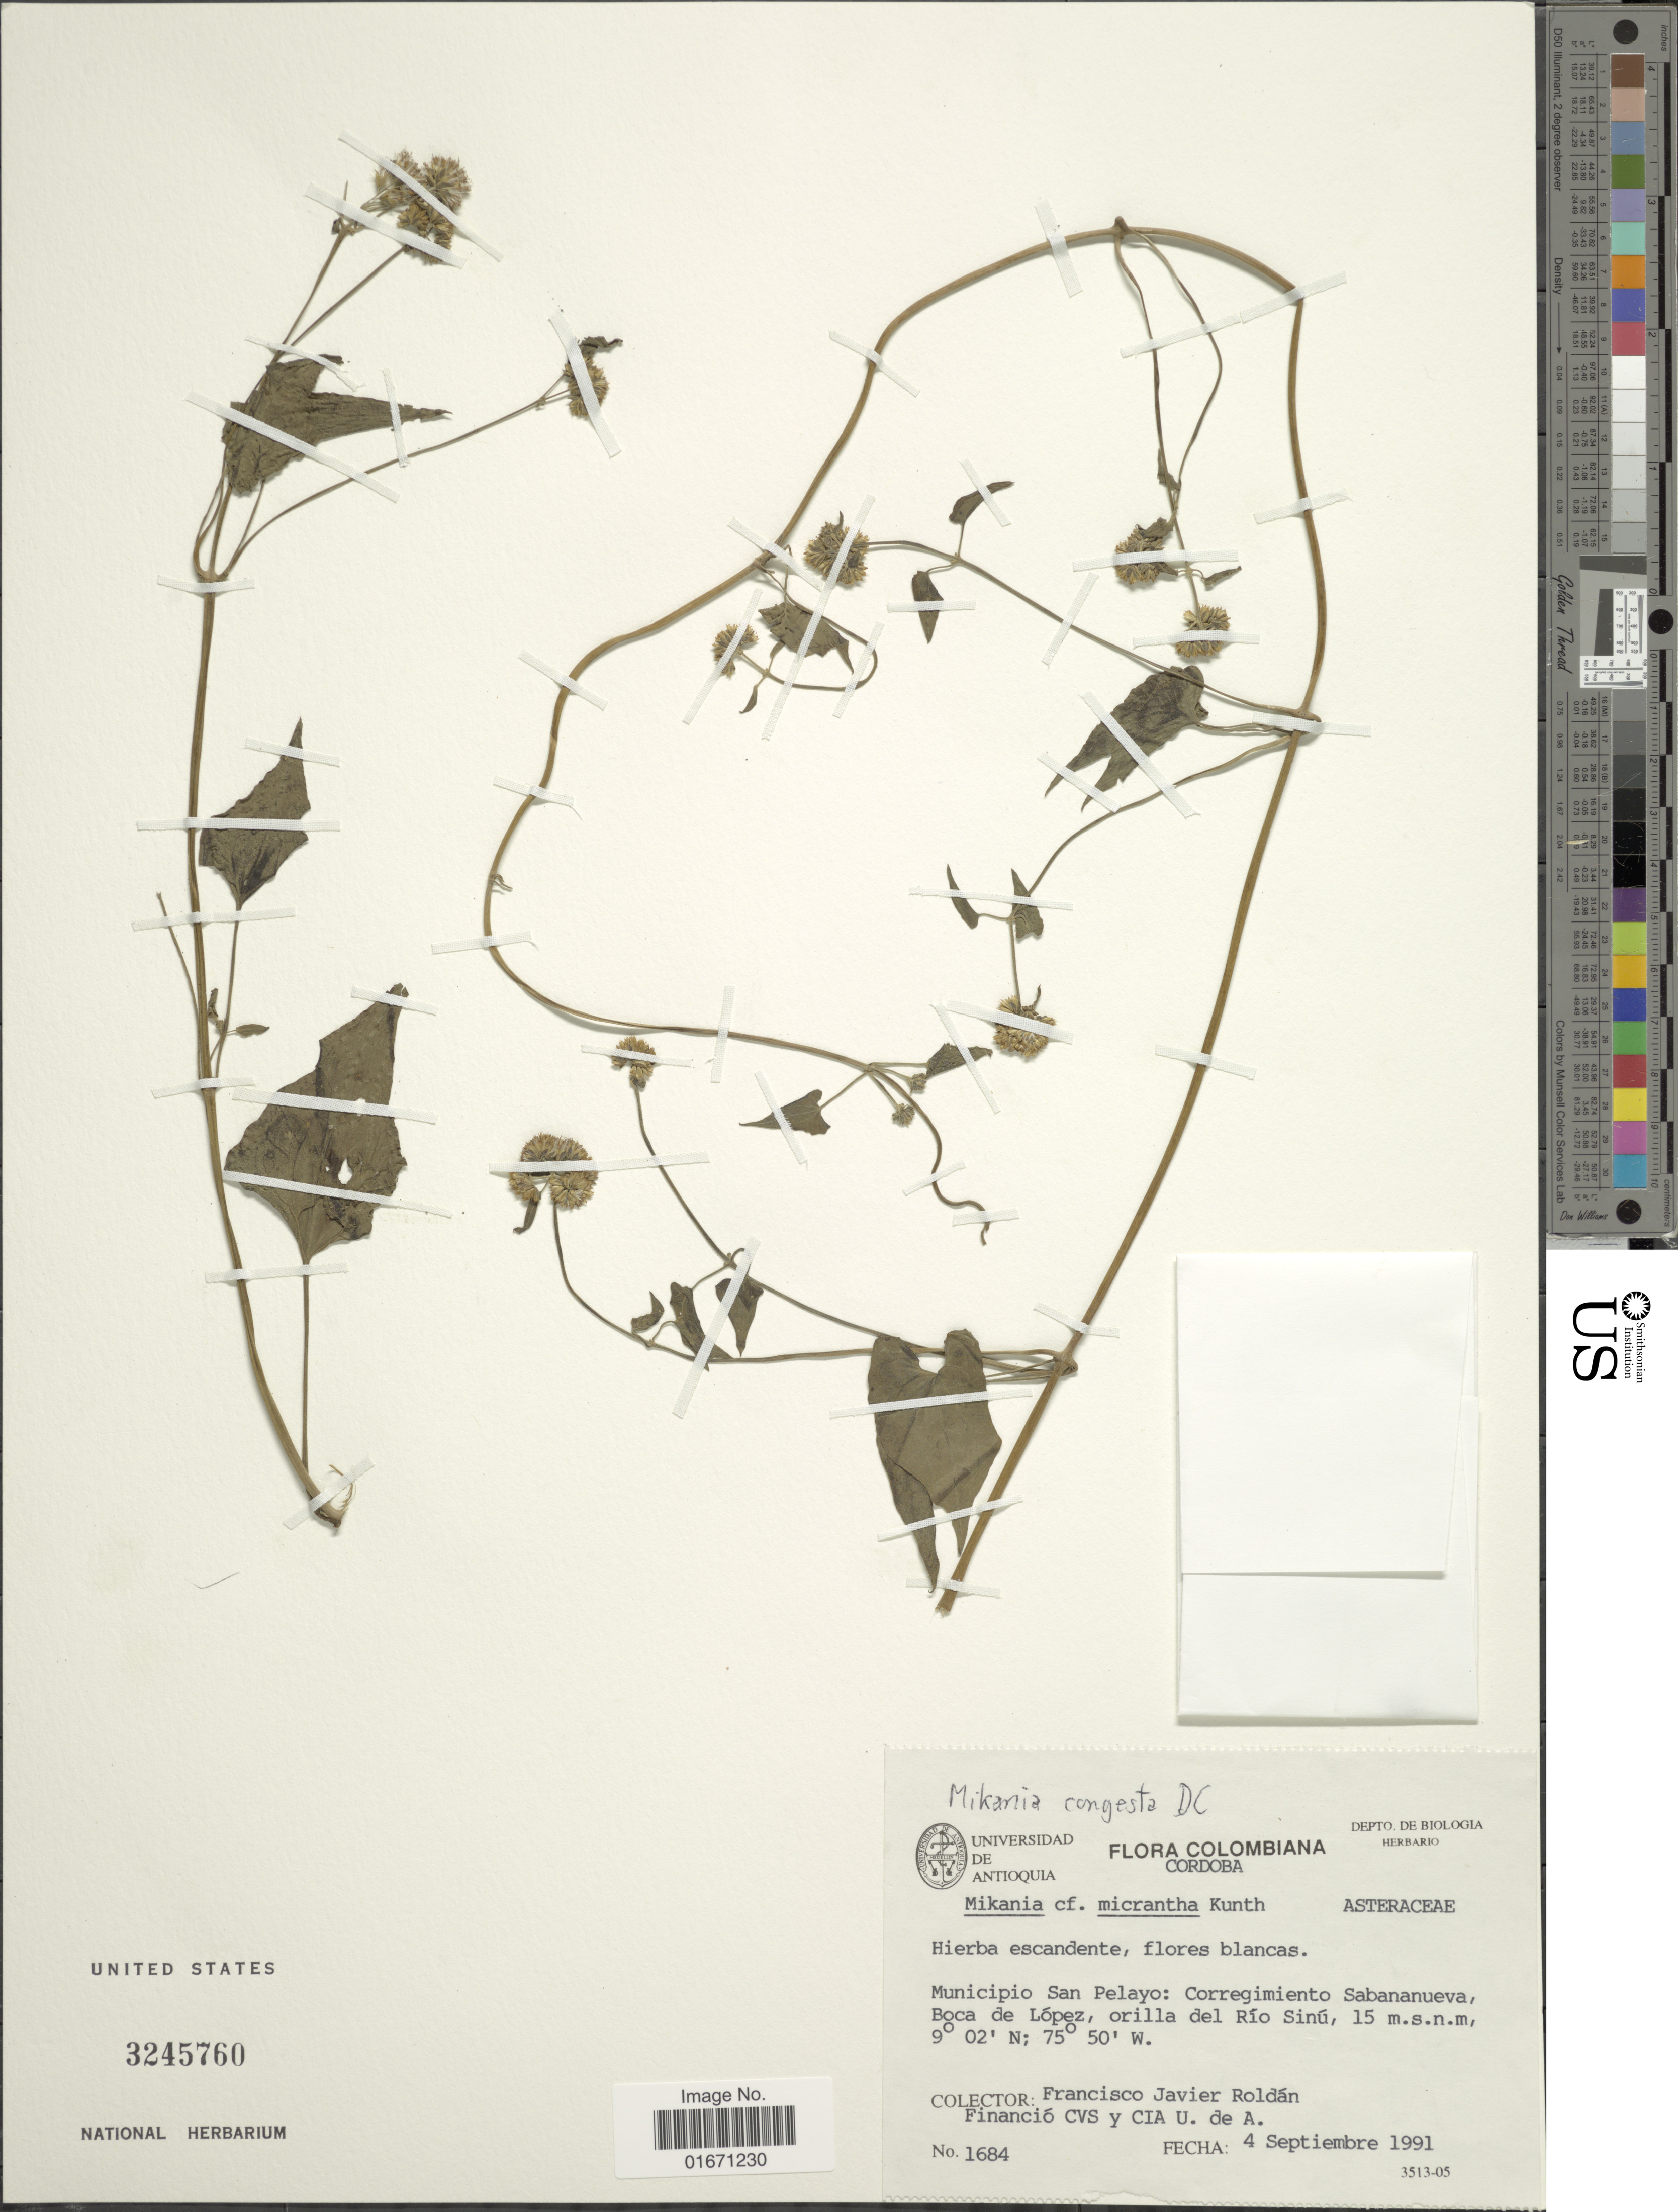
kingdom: Plantae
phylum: Tracheophyta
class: Magnoliopsida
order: Asterales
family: Asteraceae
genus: Mikania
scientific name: Mikania congesta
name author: DC.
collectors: F. J. Roldán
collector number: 1684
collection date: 1991-09-04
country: Argentina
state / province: Cordoba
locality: Municipio San Pelayo, corregimiento Sabananueva, Boca de Lopez, orilla del Rio Sinu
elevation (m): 15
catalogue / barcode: US 3245760